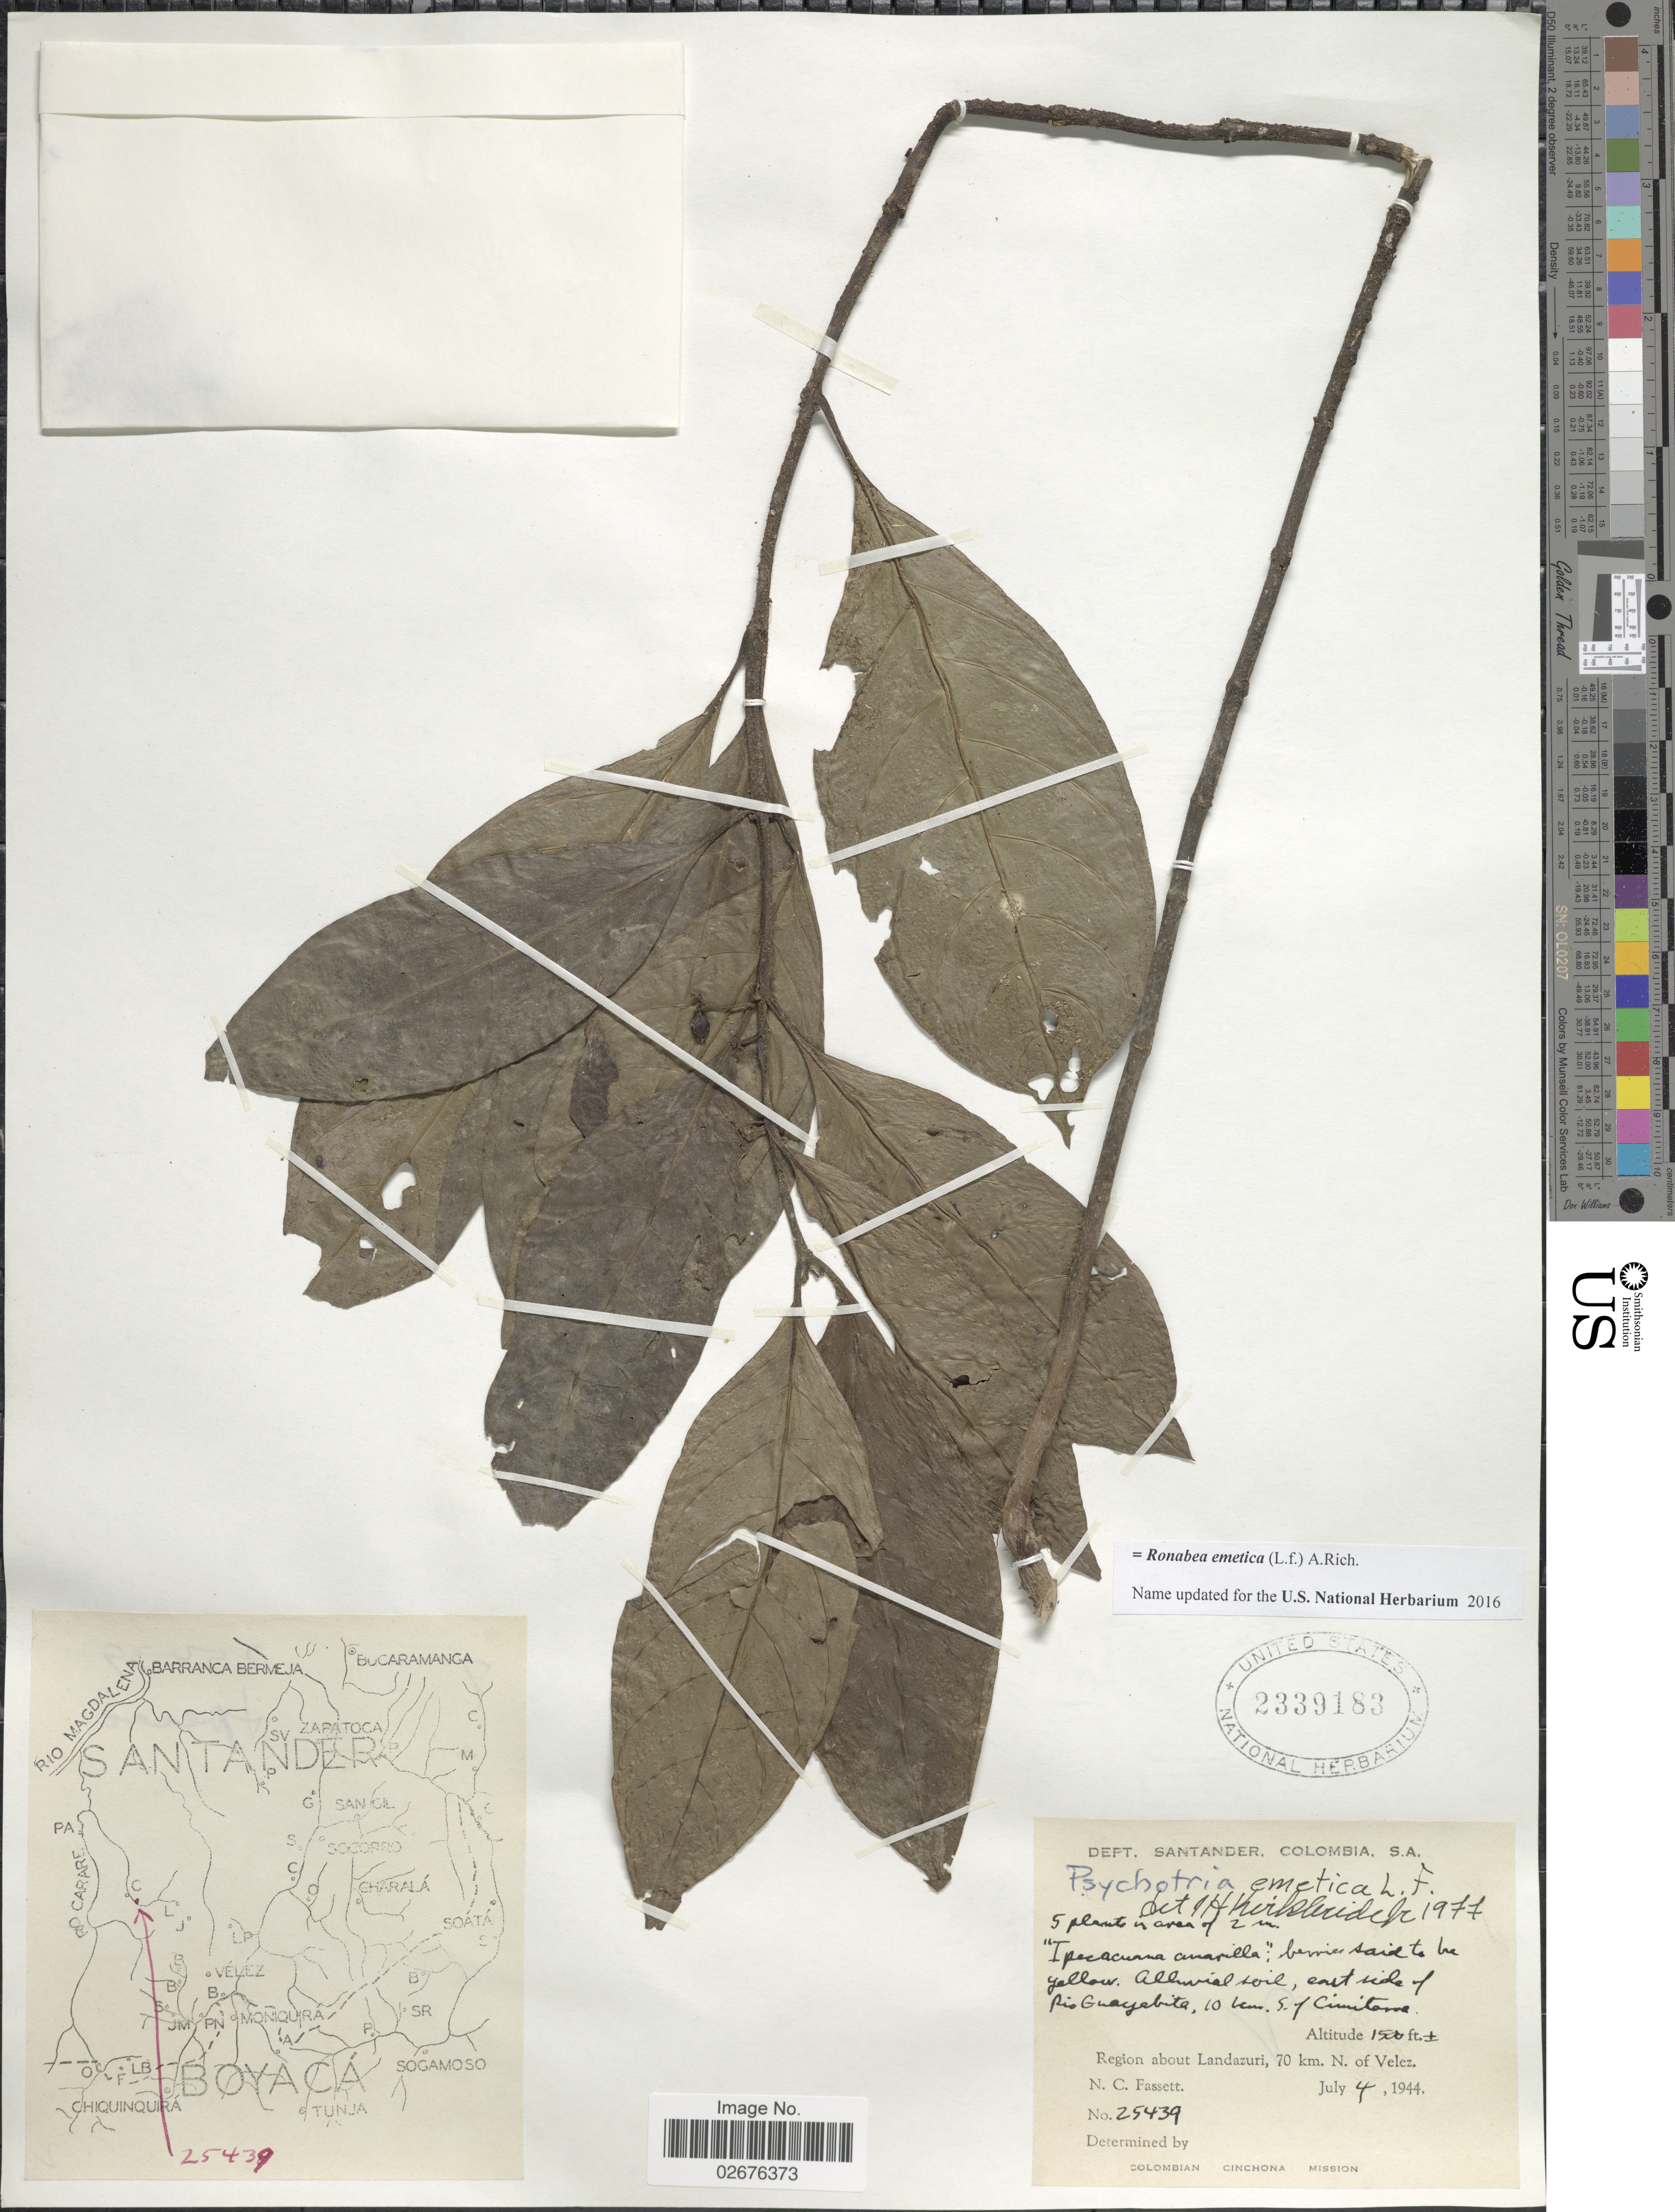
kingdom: Plantae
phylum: Tracheophyta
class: Magnoliopsida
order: Gentianales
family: Rubiaceae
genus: Ronabea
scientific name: Ronabea emetica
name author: (L. f.) A. Rich.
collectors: N. C. Fassett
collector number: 25439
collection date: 1944-07-04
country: Colombia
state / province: Santander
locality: Alluvial soil, east side of Rio Guayabita, 10 km. S. of Cimitarra. Region about Landazuri, 70 km. N. of Velez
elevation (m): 457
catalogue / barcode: US 2339183